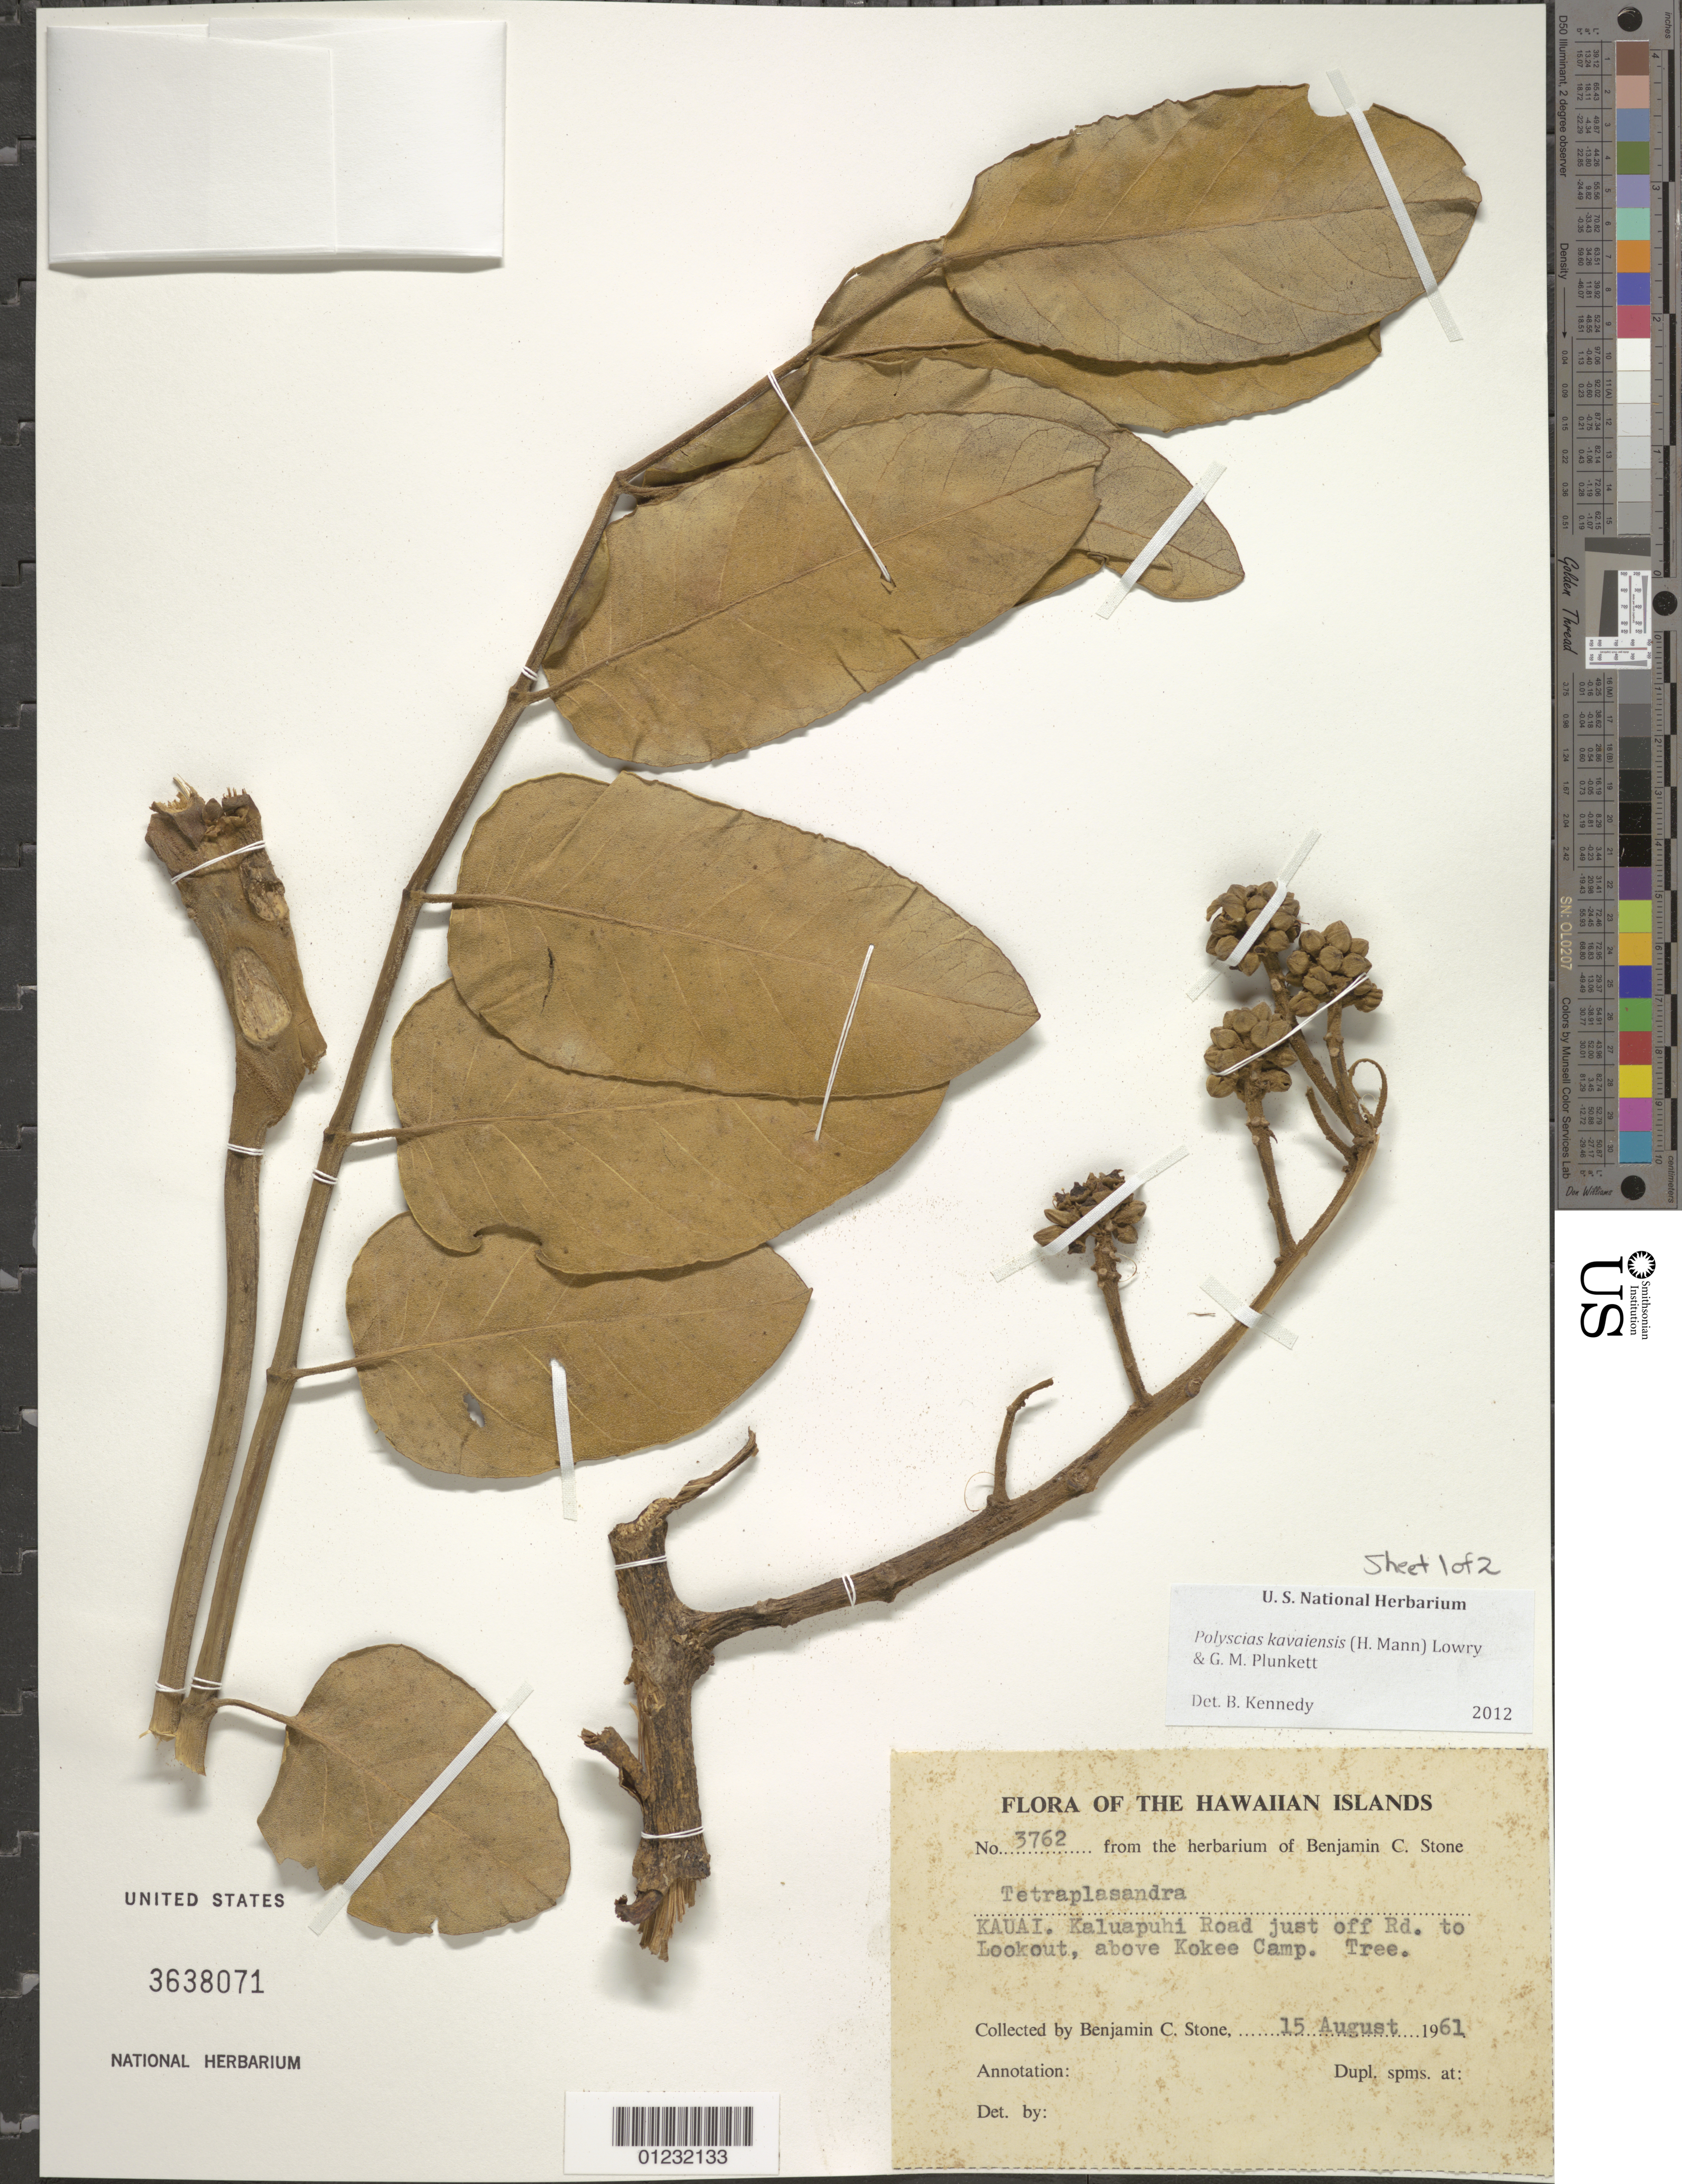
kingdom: Plantae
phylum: Tracheophyta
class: Magnoliopsida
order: Apiales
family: Araliaceae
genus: Polyscias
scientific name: Polyscias kavaiensis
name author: (H. Mann) Lowry & G. M. Plunkett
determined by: Kennedy, B.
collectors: B. C. Stone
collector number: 3467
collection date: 1961-08-15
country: United States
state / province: Hawaii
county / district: Kauai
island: Kaua'i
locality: Kaluapuhi Road just off Rd. to Lookout, above Kokee Camp.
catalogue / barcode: US 3638071